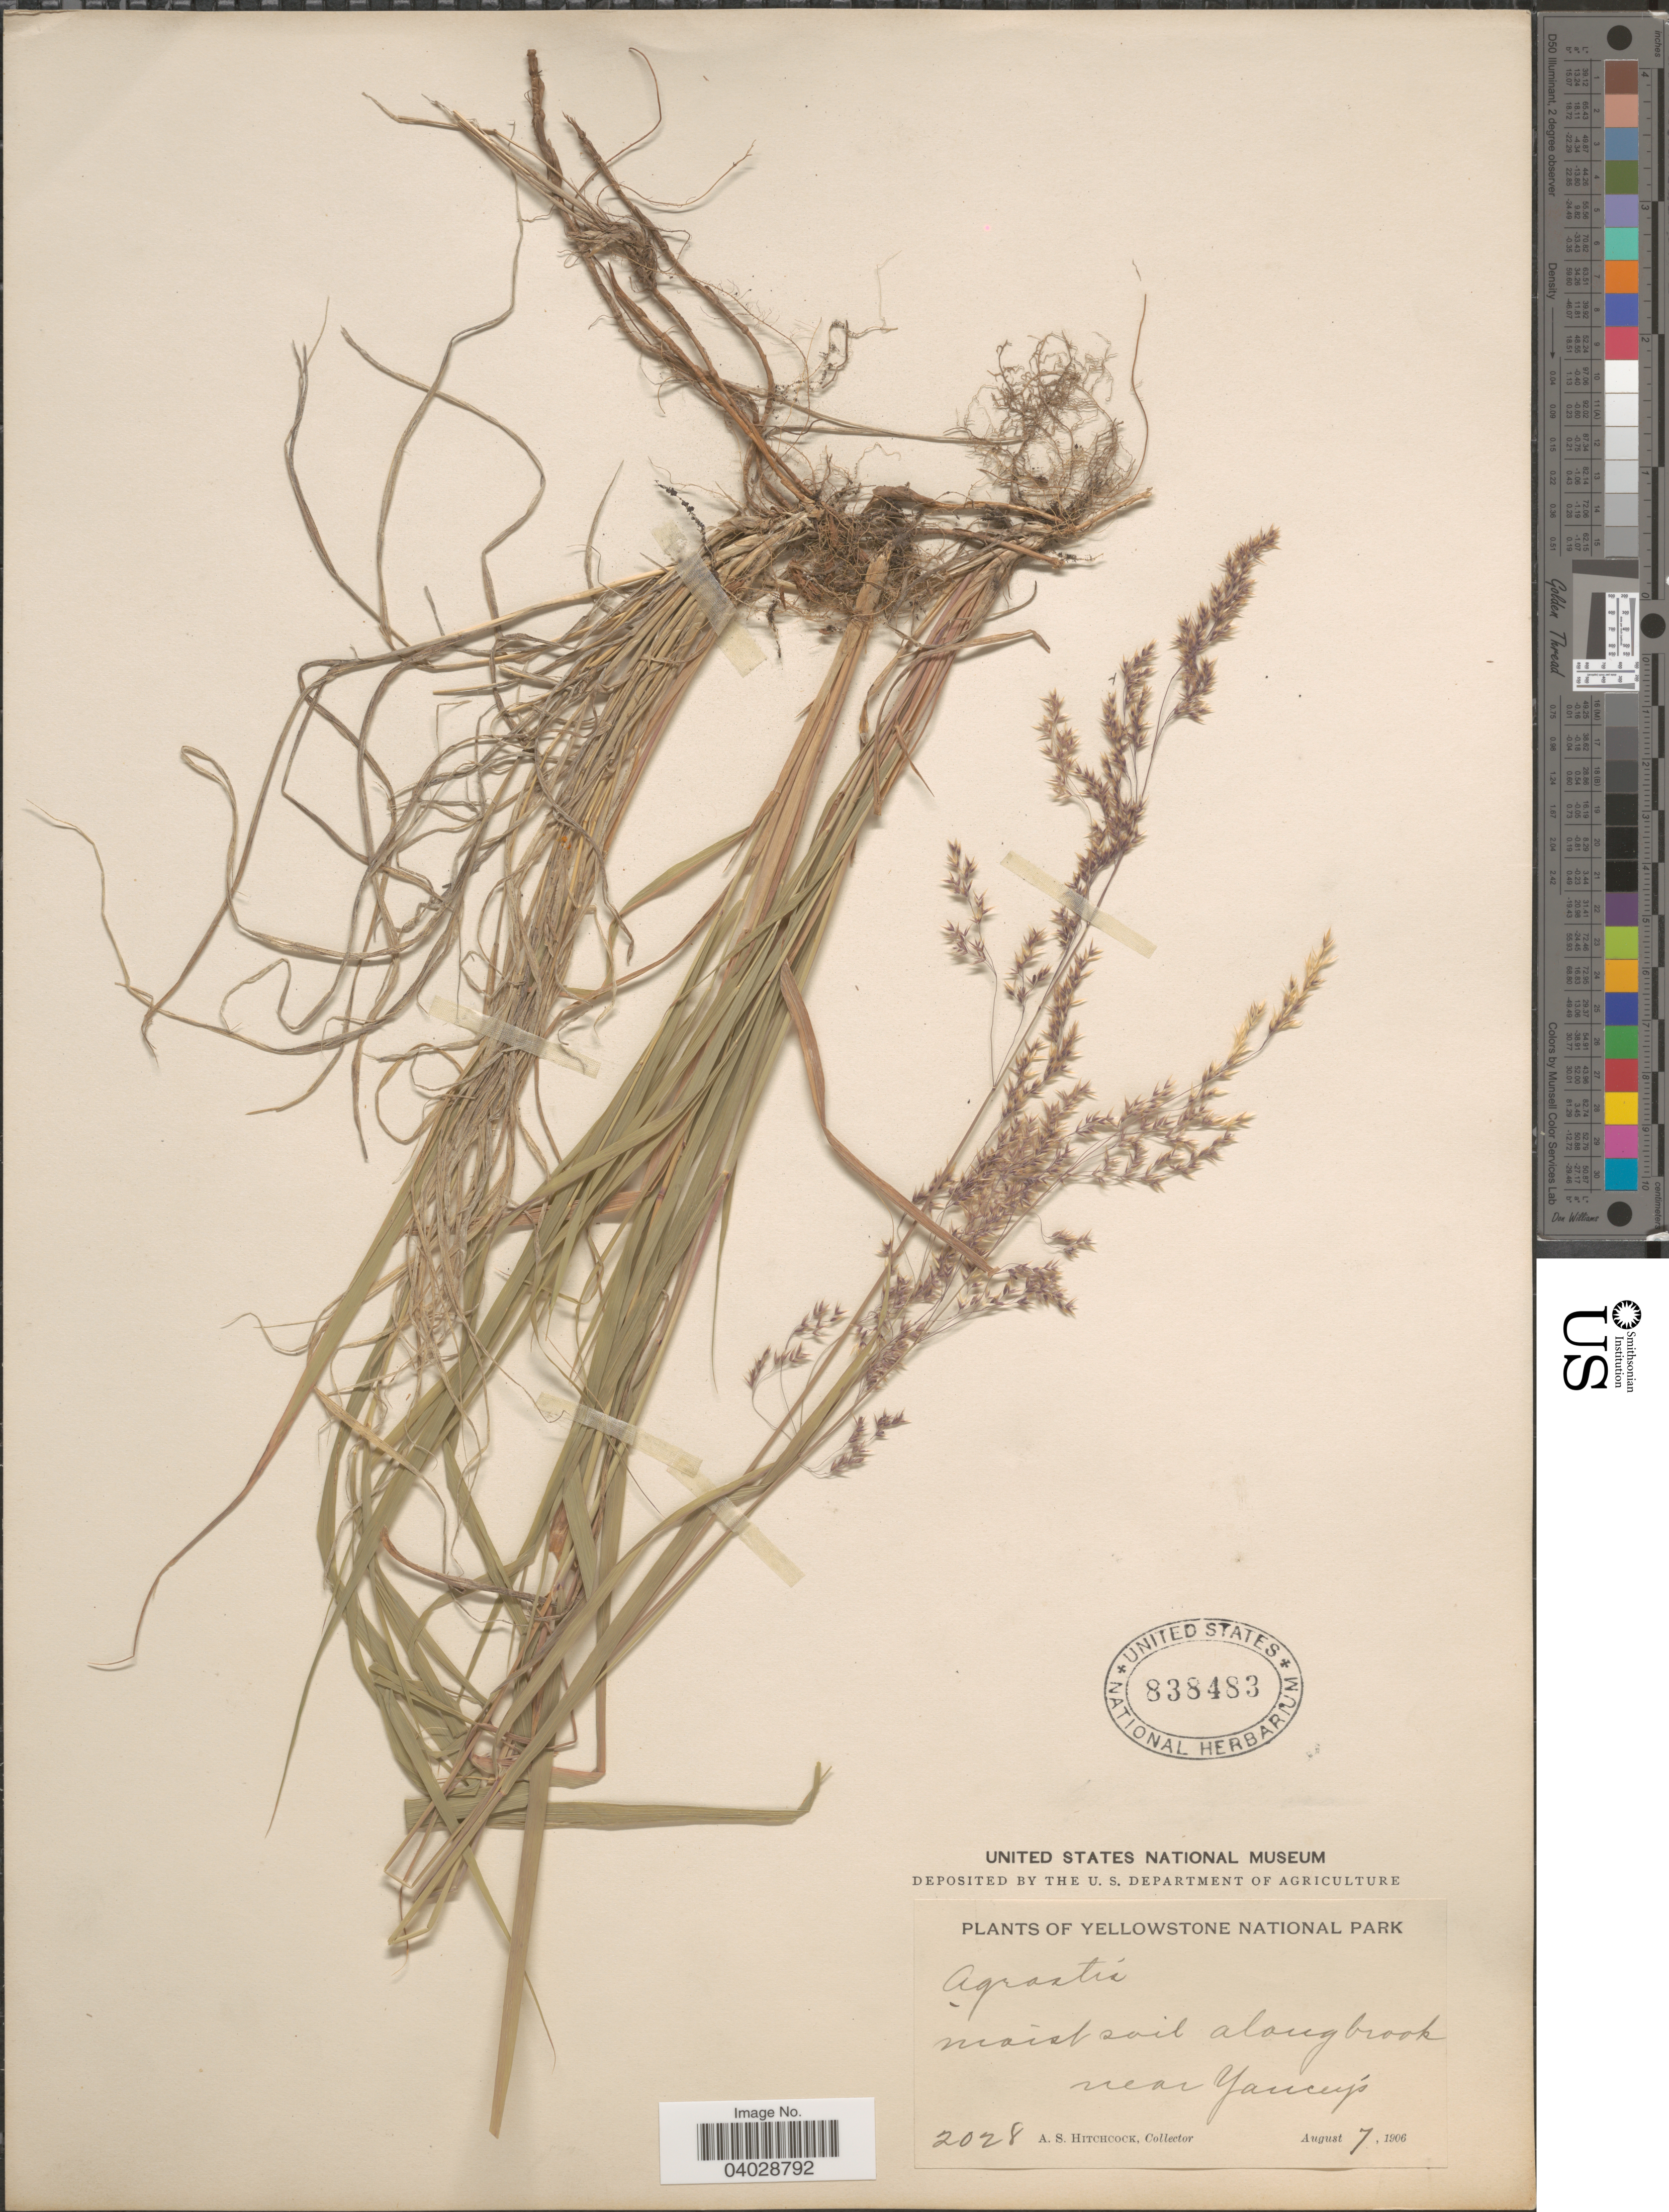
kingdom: Plantae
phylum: Tracheophyta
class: Liliopsida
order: Poales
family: Poaceae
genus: Calamagrostis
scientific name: Calamagrostis canadensis var. macouniana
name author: (Vasey) Stebbins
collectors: A. S. Hitchcock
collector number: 2028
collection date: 1906-08-07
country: United States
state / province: Wyoming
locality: Yellowstone National Park. Along brook near Yancey's.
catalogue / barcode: US 838483